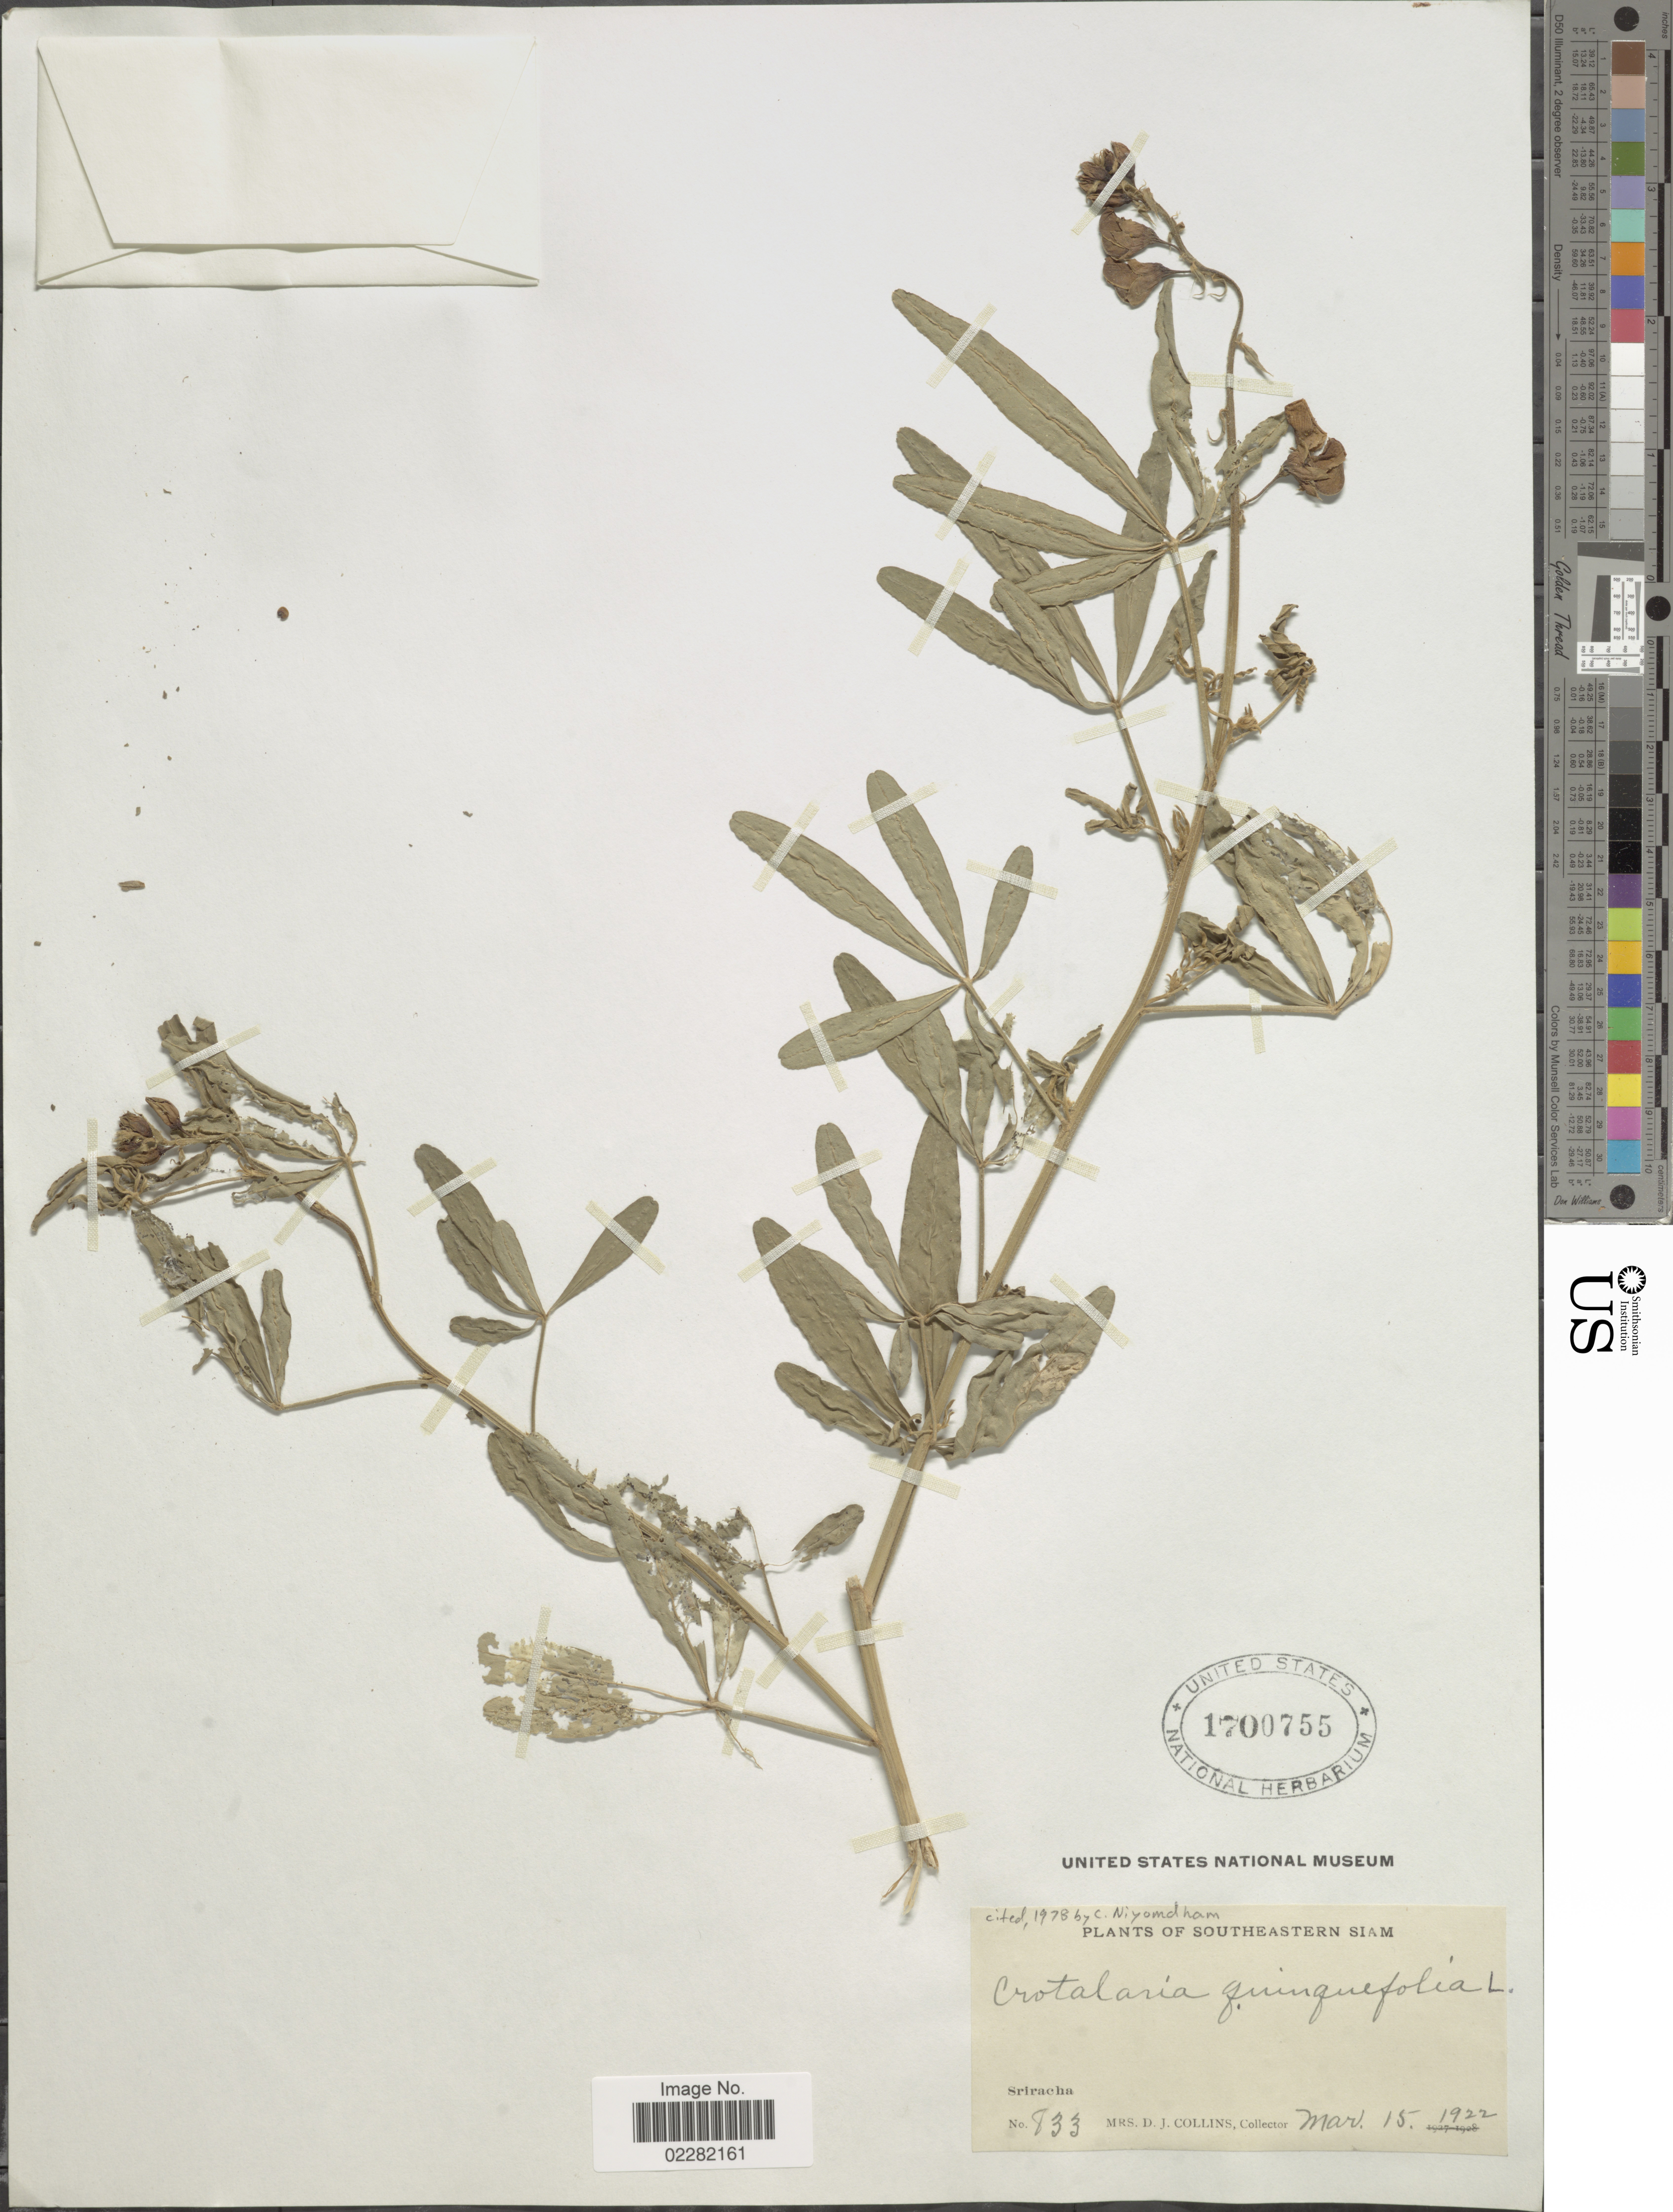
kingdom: Plantae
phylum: Tracheophyta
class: Magnoliopsida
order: Fabales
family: Fabaceae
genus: Crotalaria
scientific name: Crotalaria quinquefolia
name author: L.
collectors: Mrs. D. J. Collins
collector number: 833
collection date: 1922-03-15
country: Thailand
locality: Southeastern Siam, Sriracha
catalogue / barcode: US 1700755